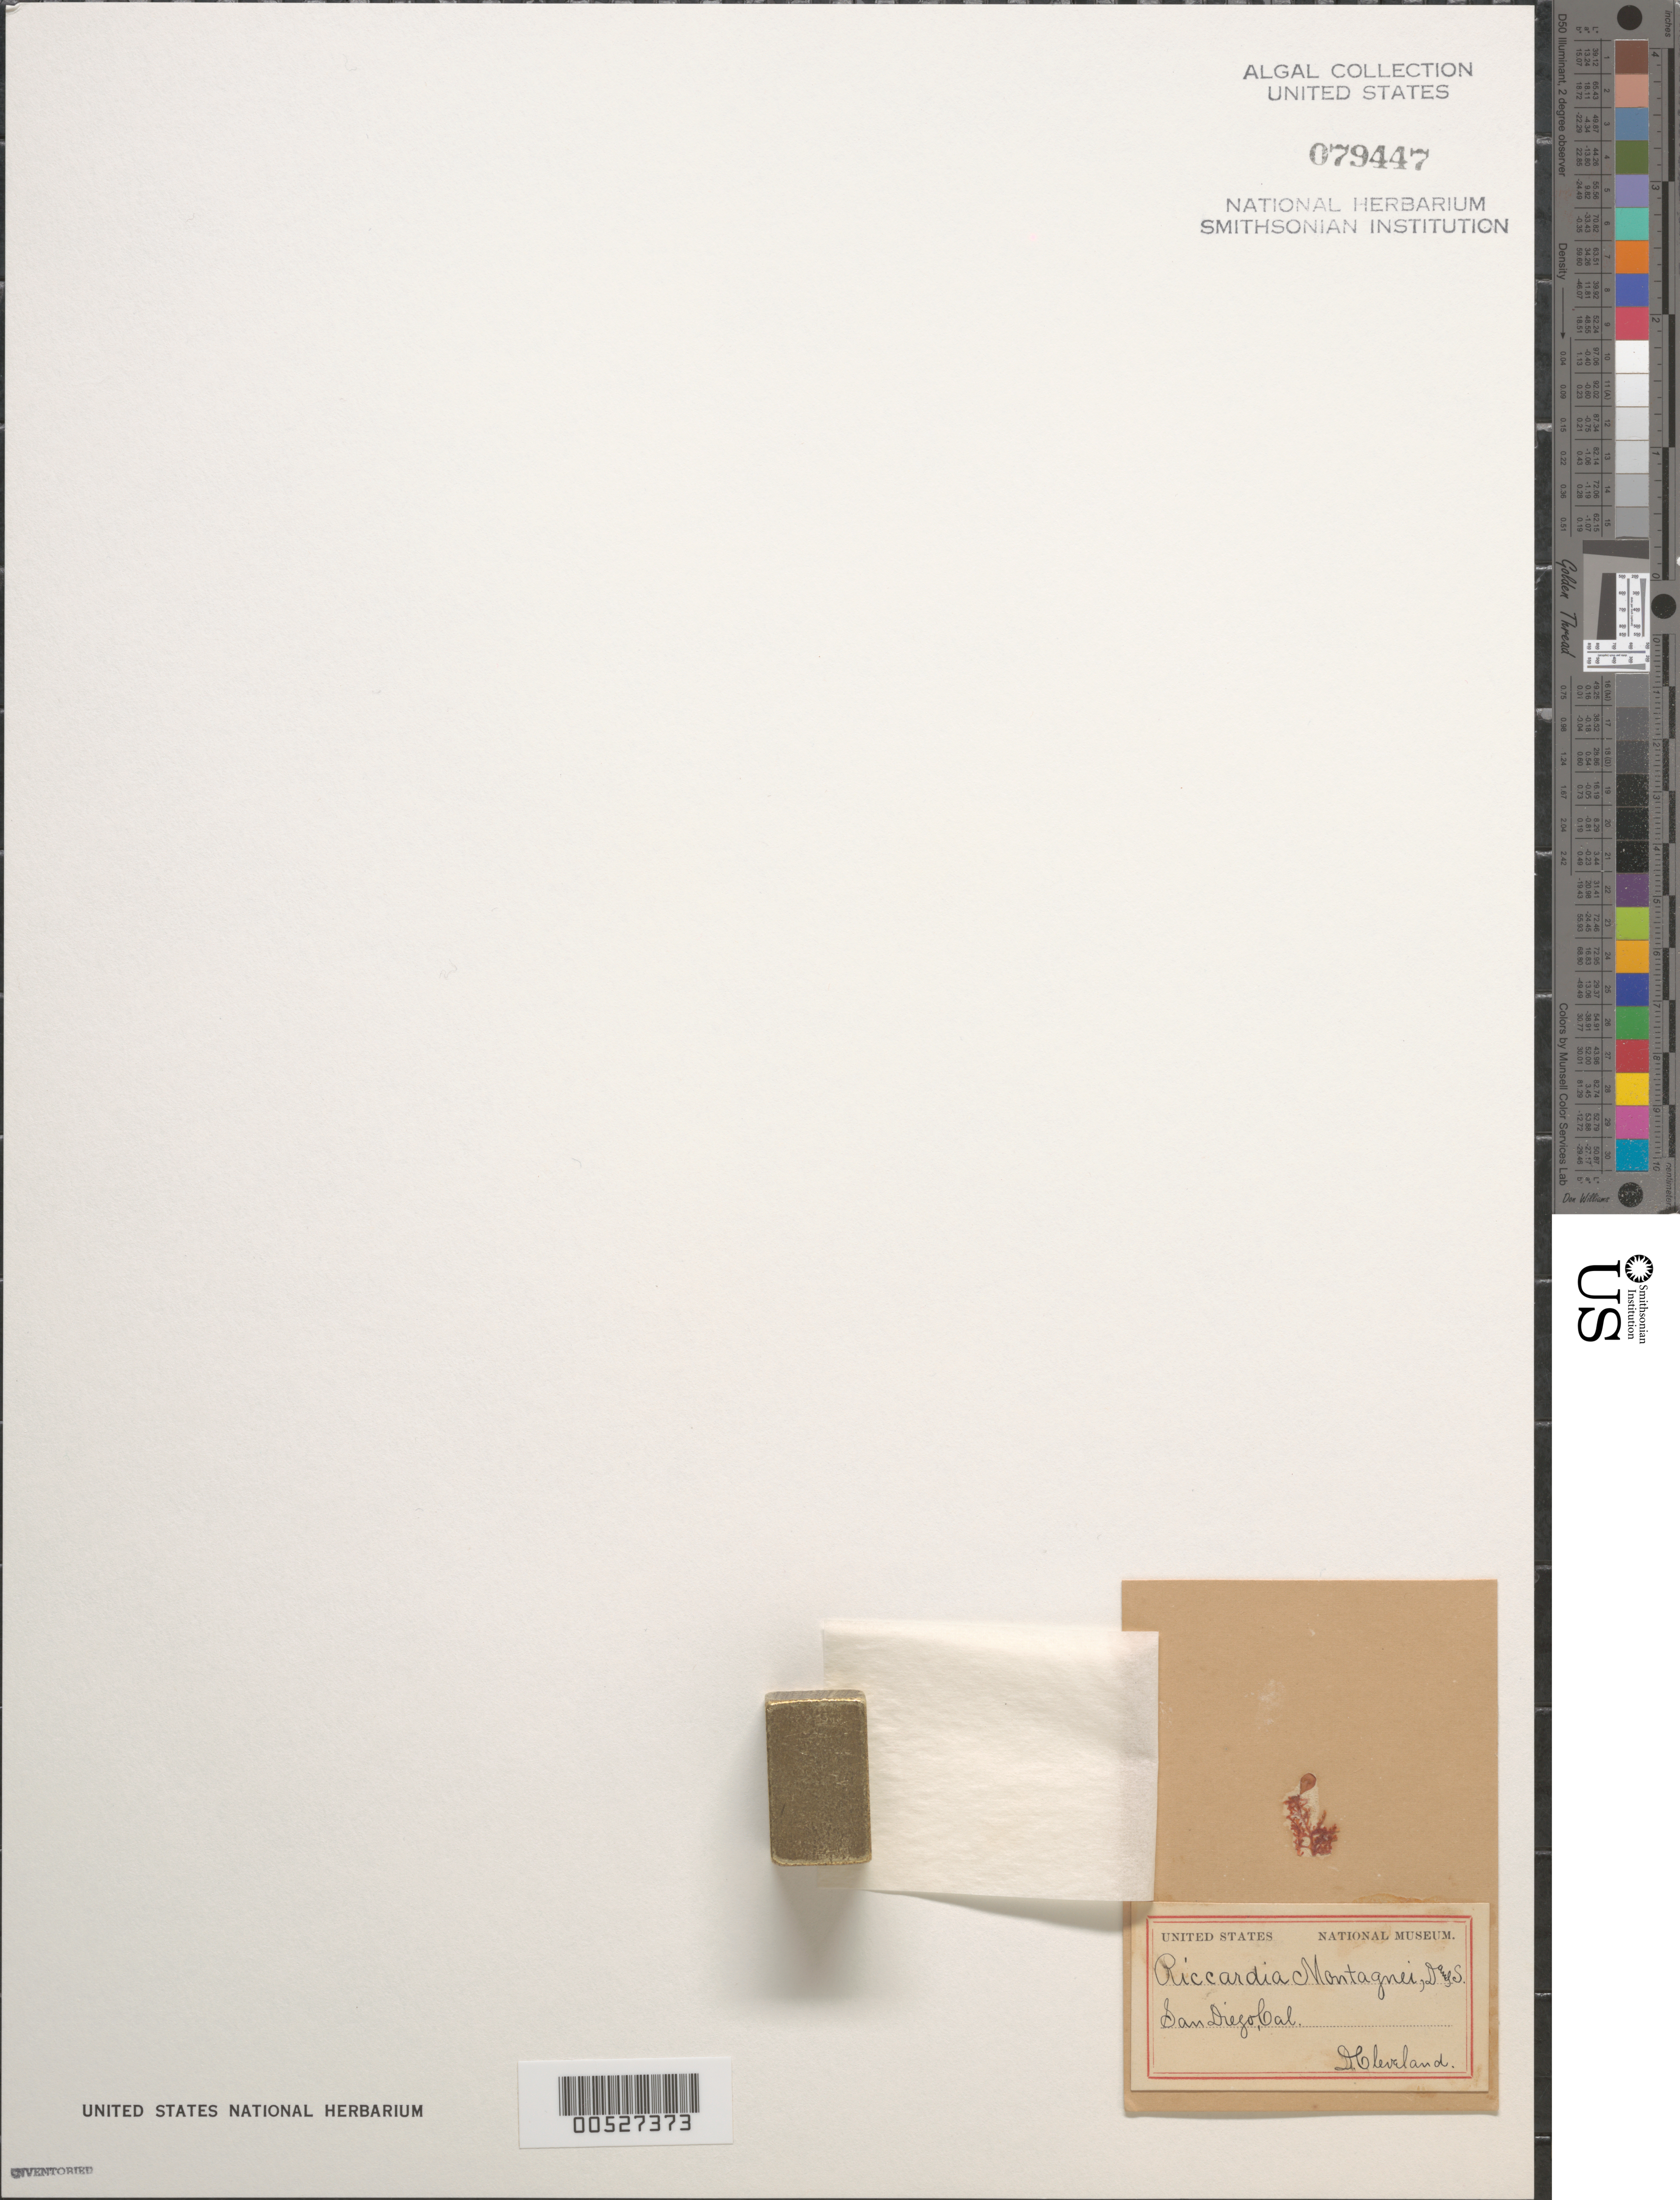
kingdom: Plantae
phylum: Rhodophyta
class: Florideophyceae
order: Ceramiales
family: Rhodomelaceae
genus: Erythrocystis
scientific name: Erythrocystis montagnei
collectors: D. Cleveland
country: United States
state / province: California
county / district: San Diego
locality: San Diego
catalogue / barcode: US 79447